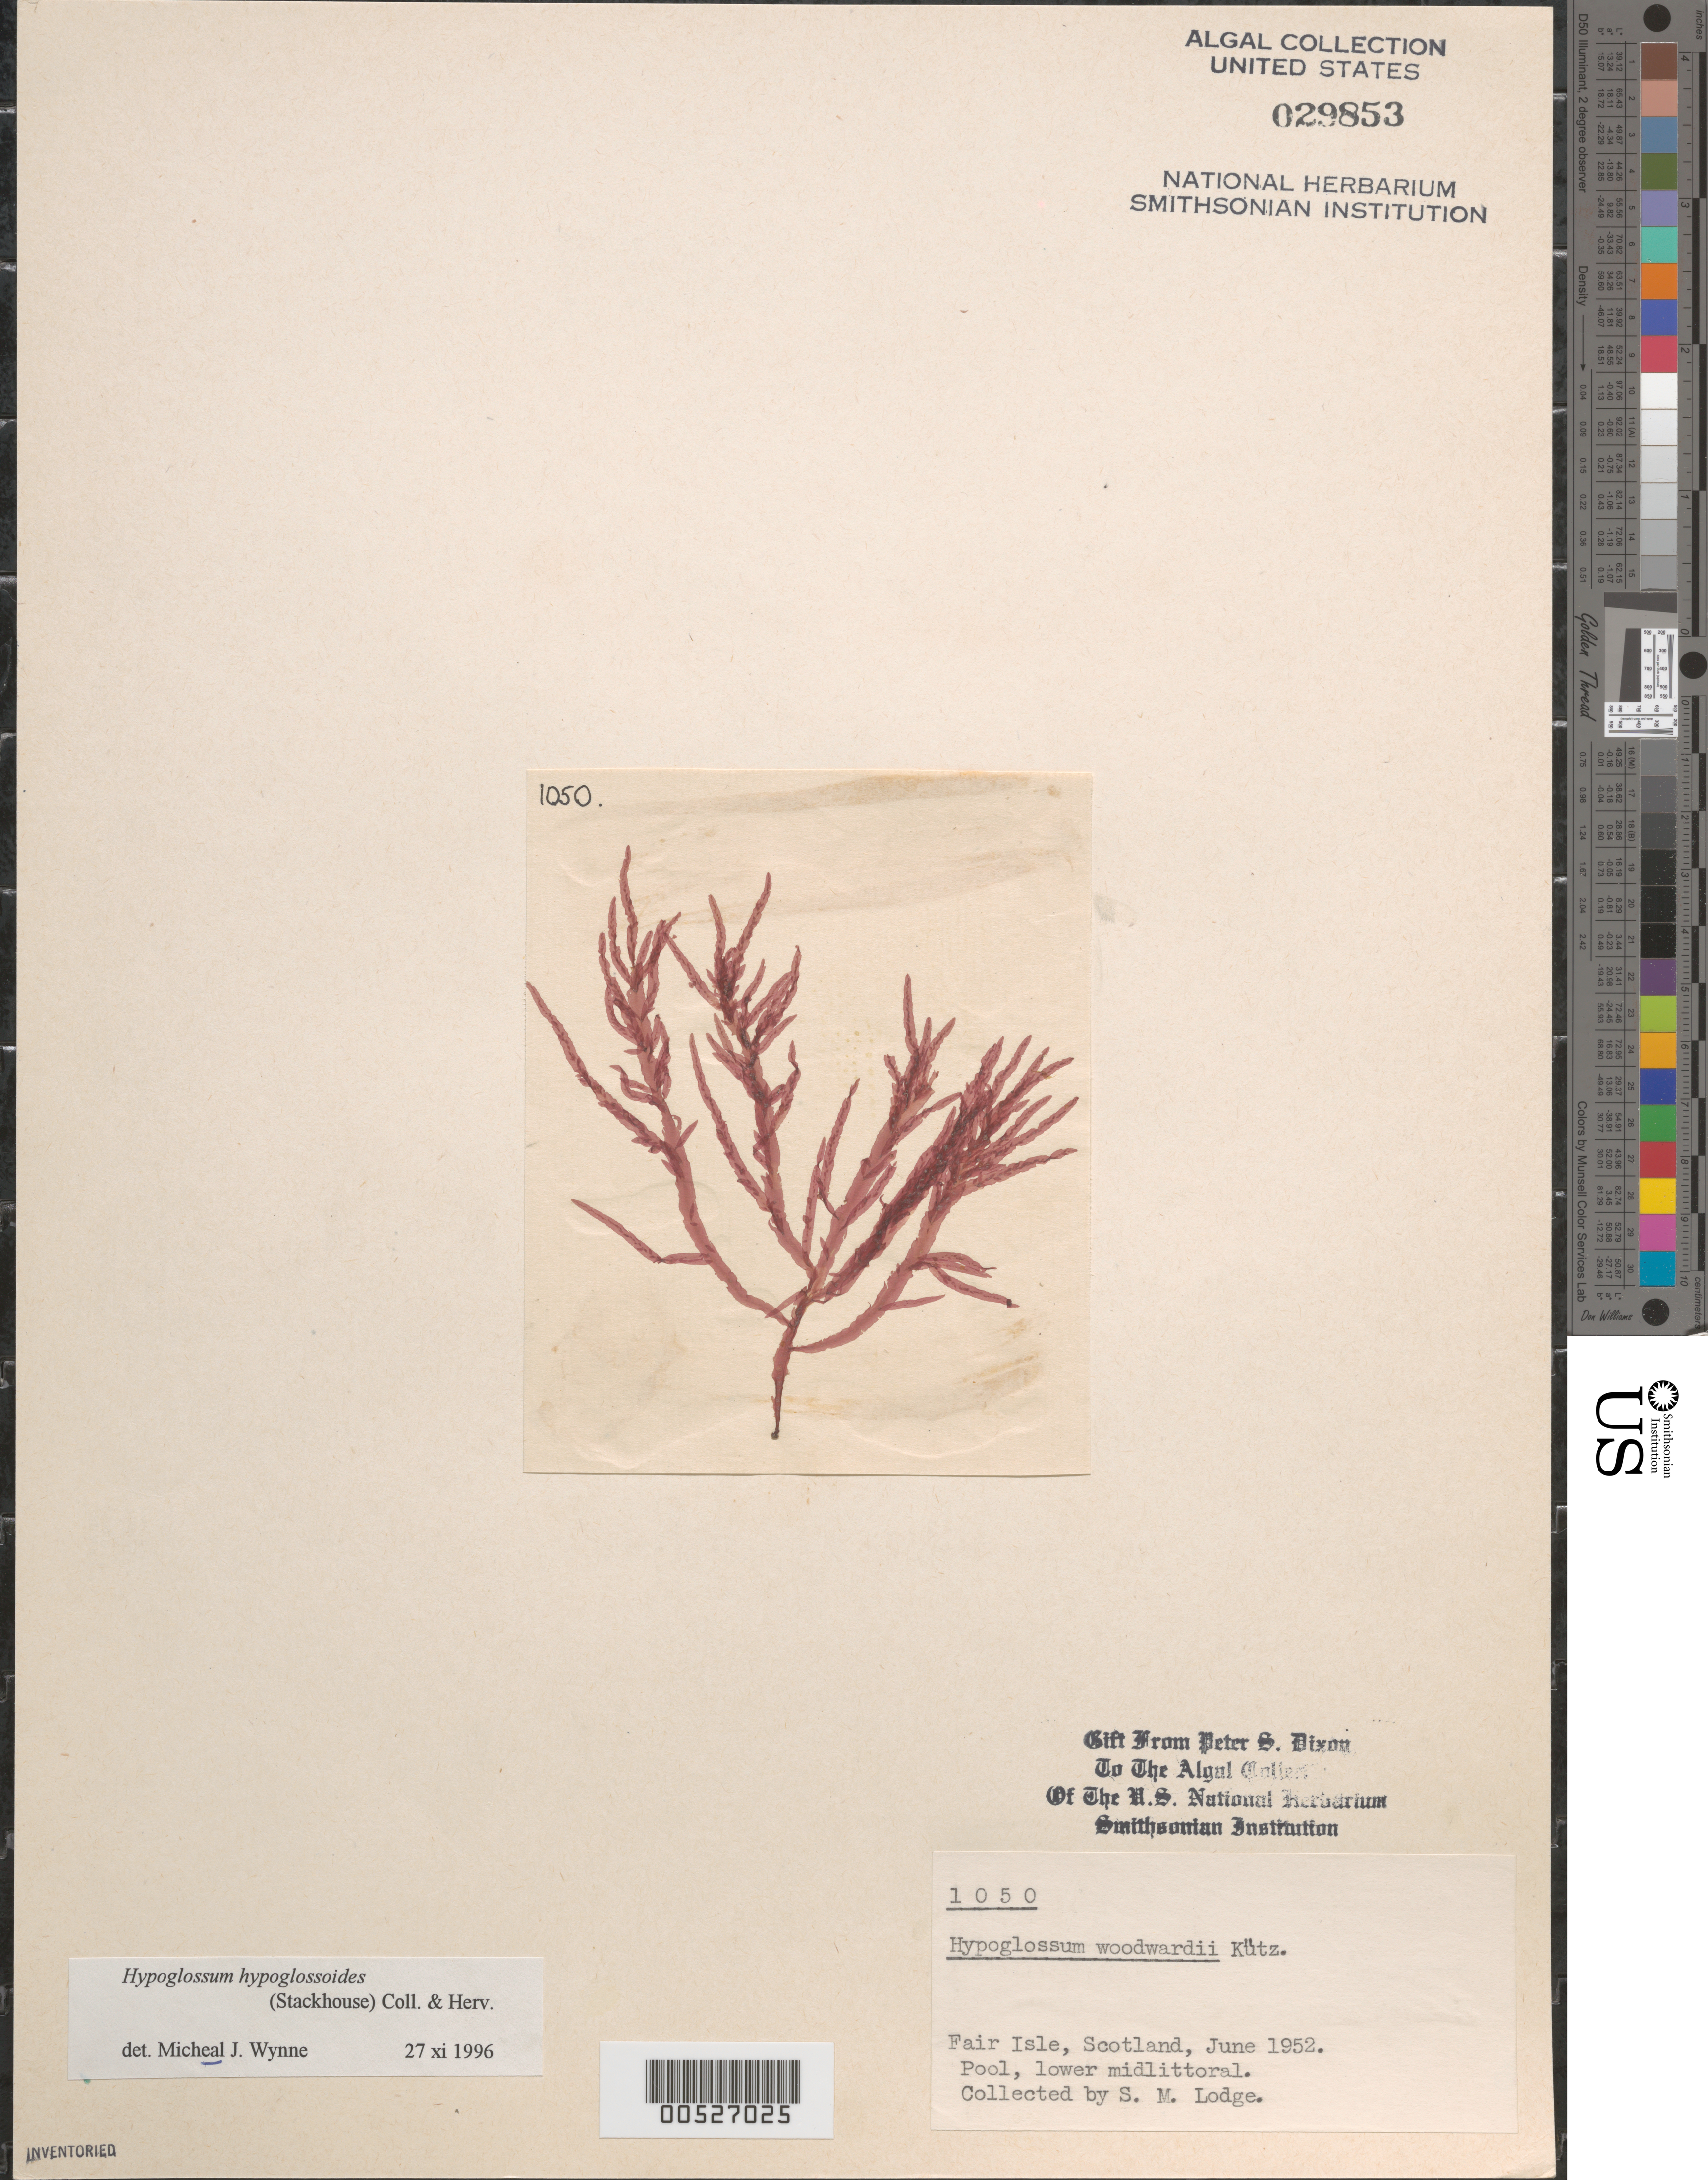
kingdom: Plantae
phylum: Rhodophyta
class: Florideophyceae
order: Ceramiales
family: Delesseriaceae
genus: Hypoglossum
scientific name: Hypoglossum hypoglossoides (Harv.) Womersley & Shepley, nom. illeg.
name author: (Harv.) Womersley & Shepley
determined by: Wynne, M. J.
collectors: S. Lodge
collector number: PSD 1050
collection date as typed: Jun 1952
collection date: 1952-06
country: United Kingdom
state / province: Scotland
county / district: Shetland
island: Fair Isle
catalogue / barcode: US 29853